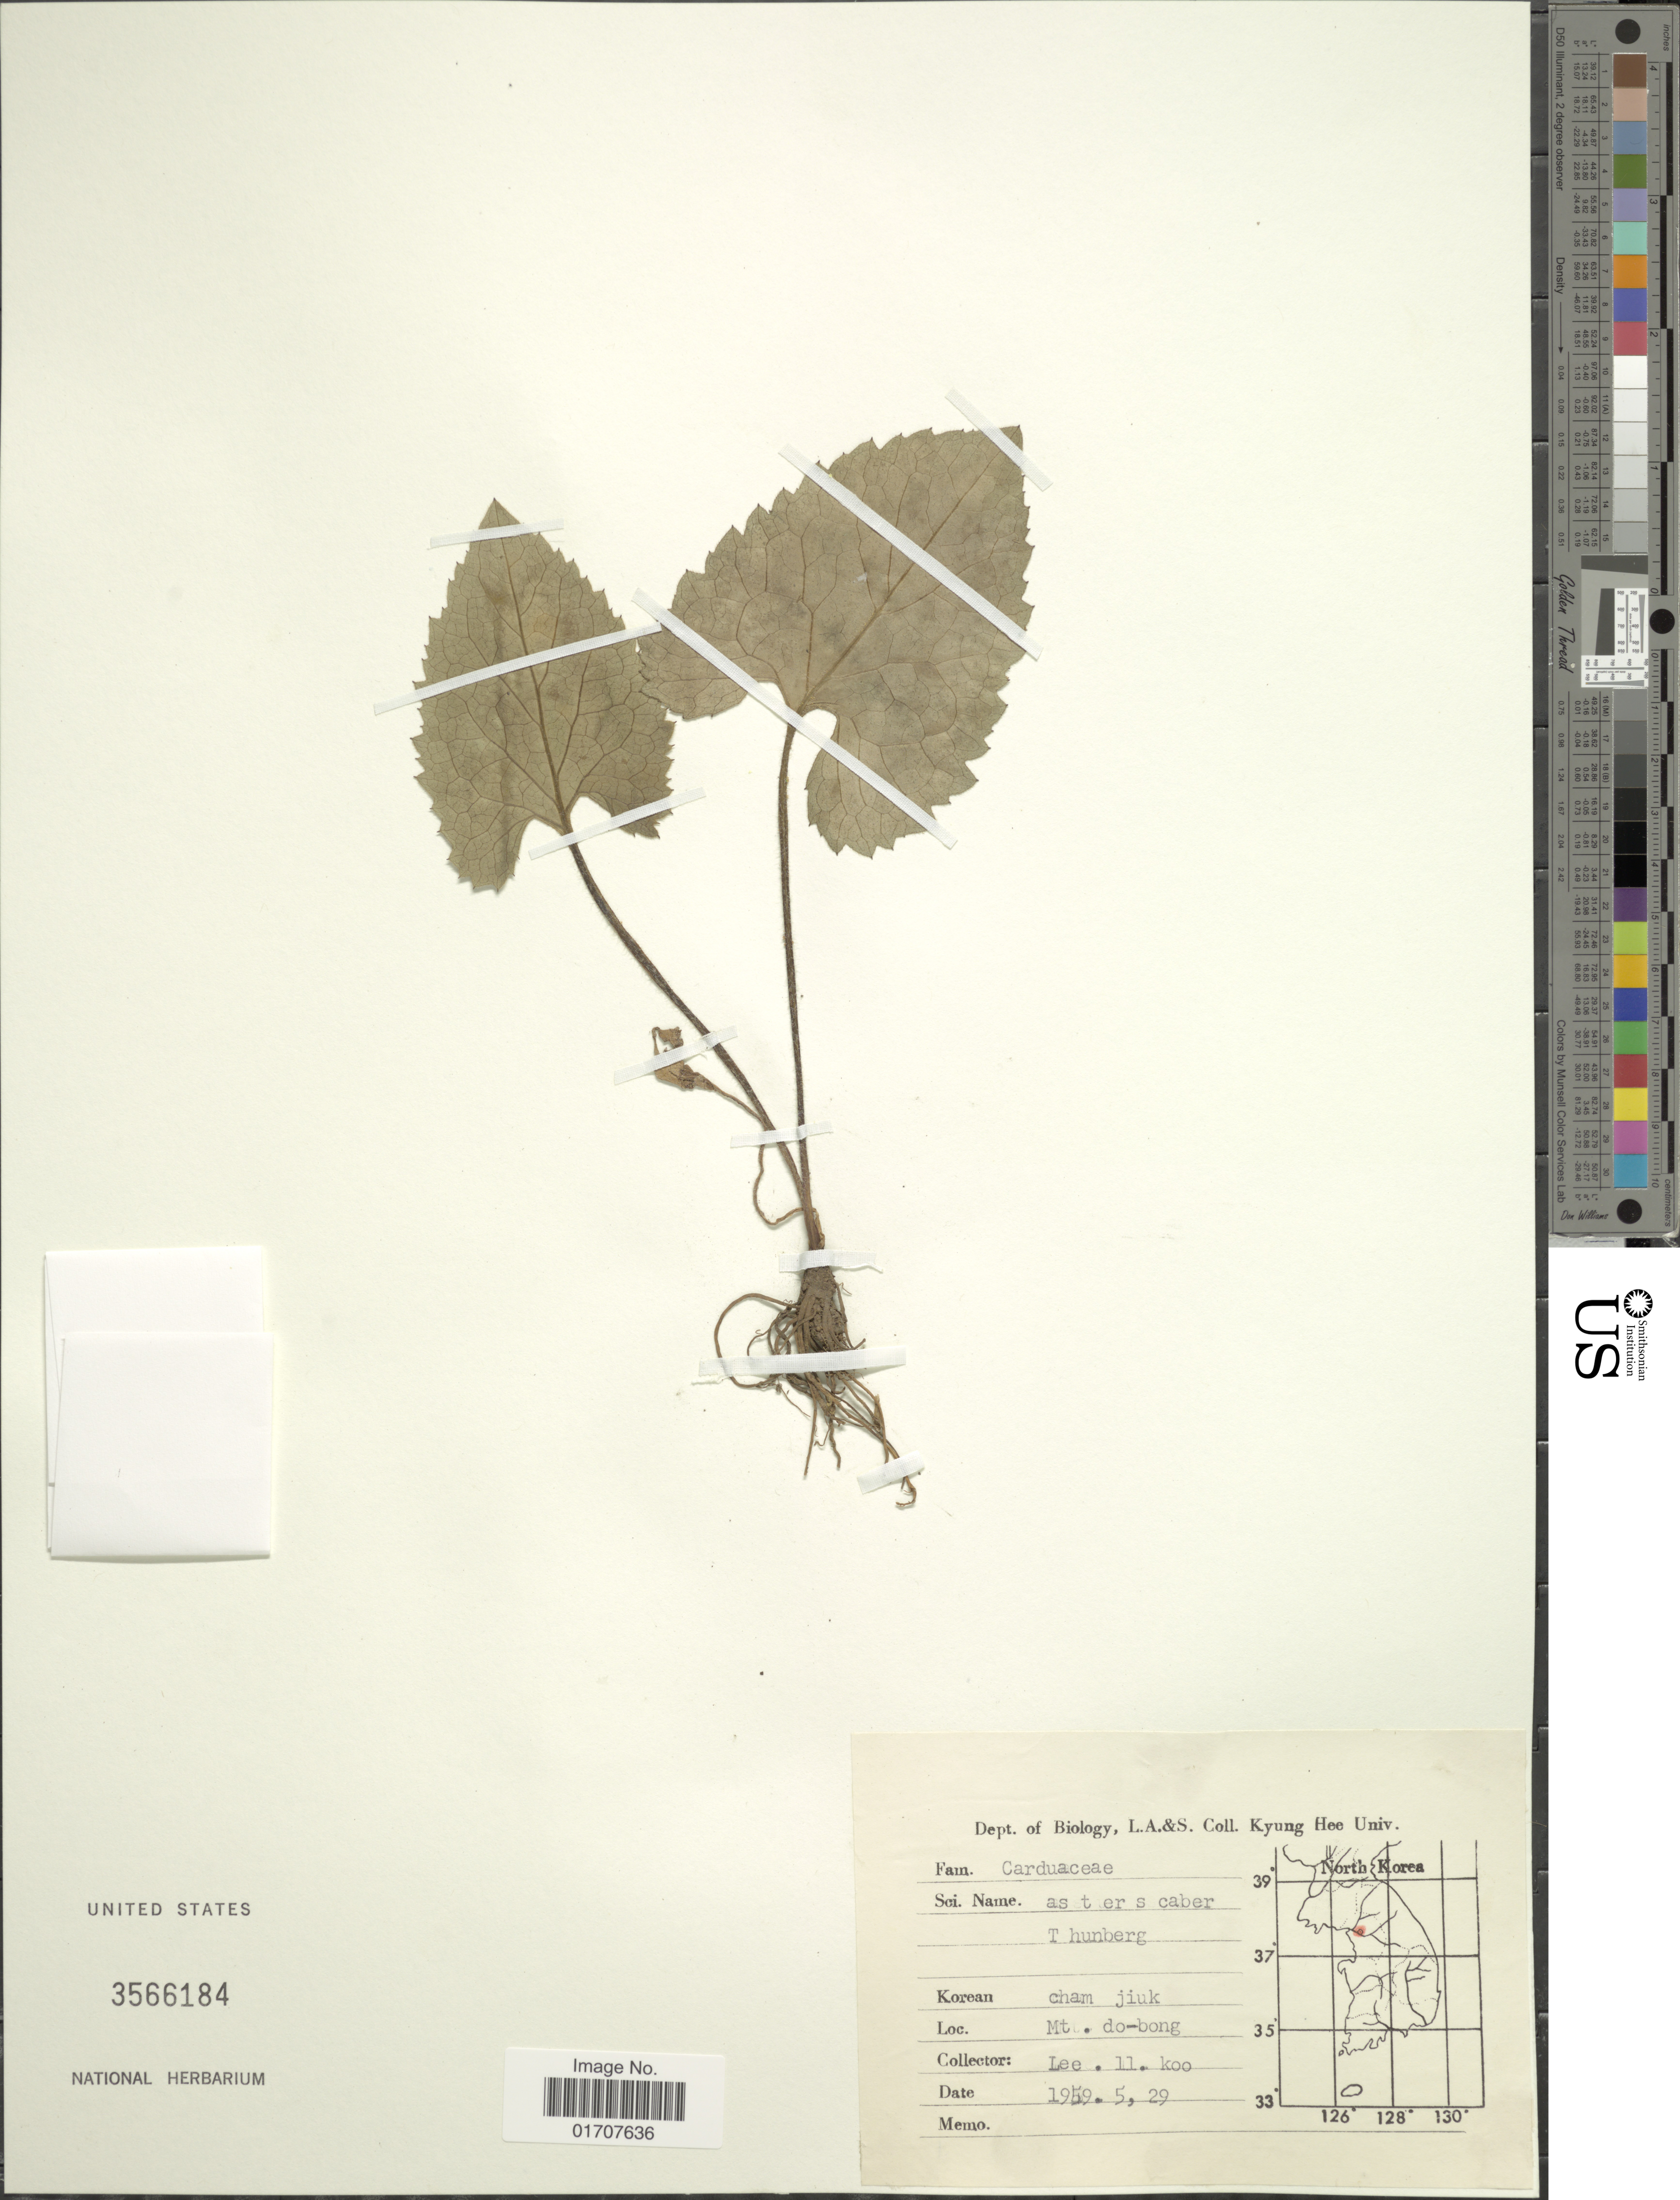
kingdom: Plantae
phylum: Tracheophyta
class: Magnoliopsida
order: Asterales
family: Asteraceae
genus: Doellingeria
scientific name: Doellingeria scaber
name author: (Thunb.) Nees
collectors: I. Lee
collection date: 1959-05-29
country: South Korea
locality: Mt. do-bong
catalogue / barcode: US 3566184